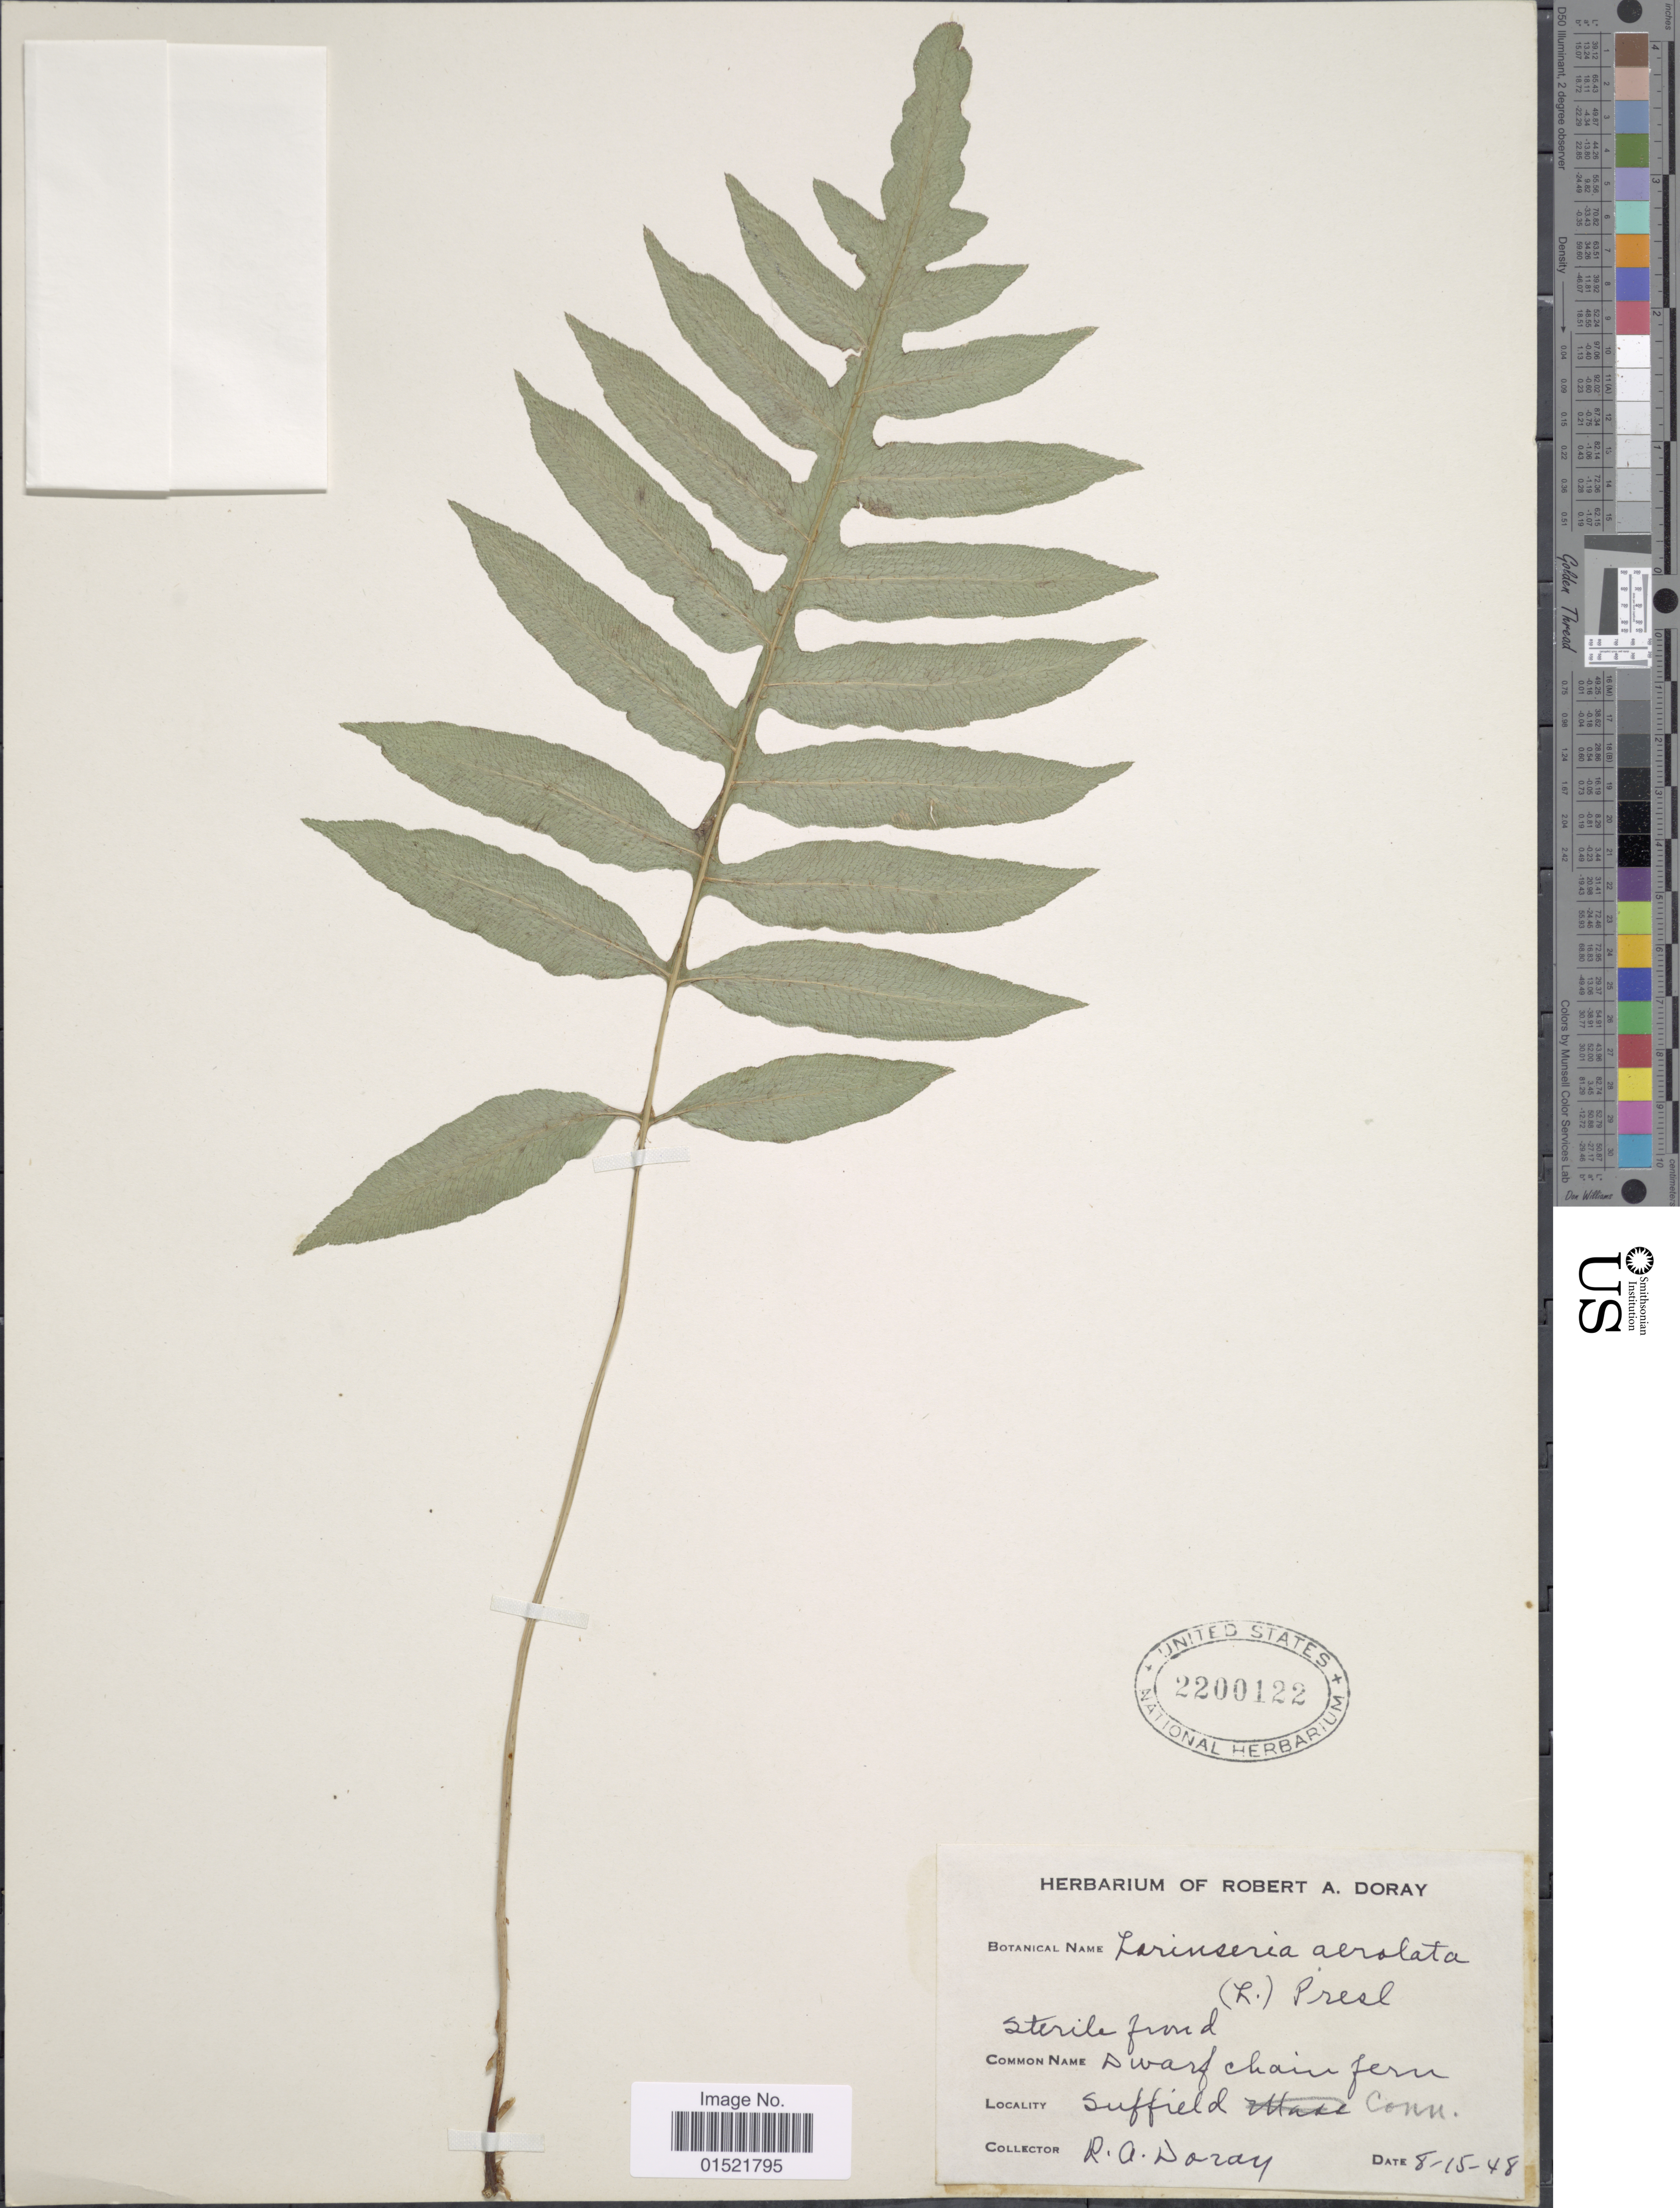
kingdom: Plantae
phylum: Tracheophyta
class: Polypodiopsida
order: Polypodiales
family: Blechnaceae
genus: Woodwardia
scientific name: Woodwardia areolata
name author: (L.) T. Moore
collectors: R. Doray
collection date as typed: Transcribed d/m/y: 15/8/48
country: United States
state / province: Connecticut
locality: Suffield, Conn.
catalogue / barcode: US 2200122